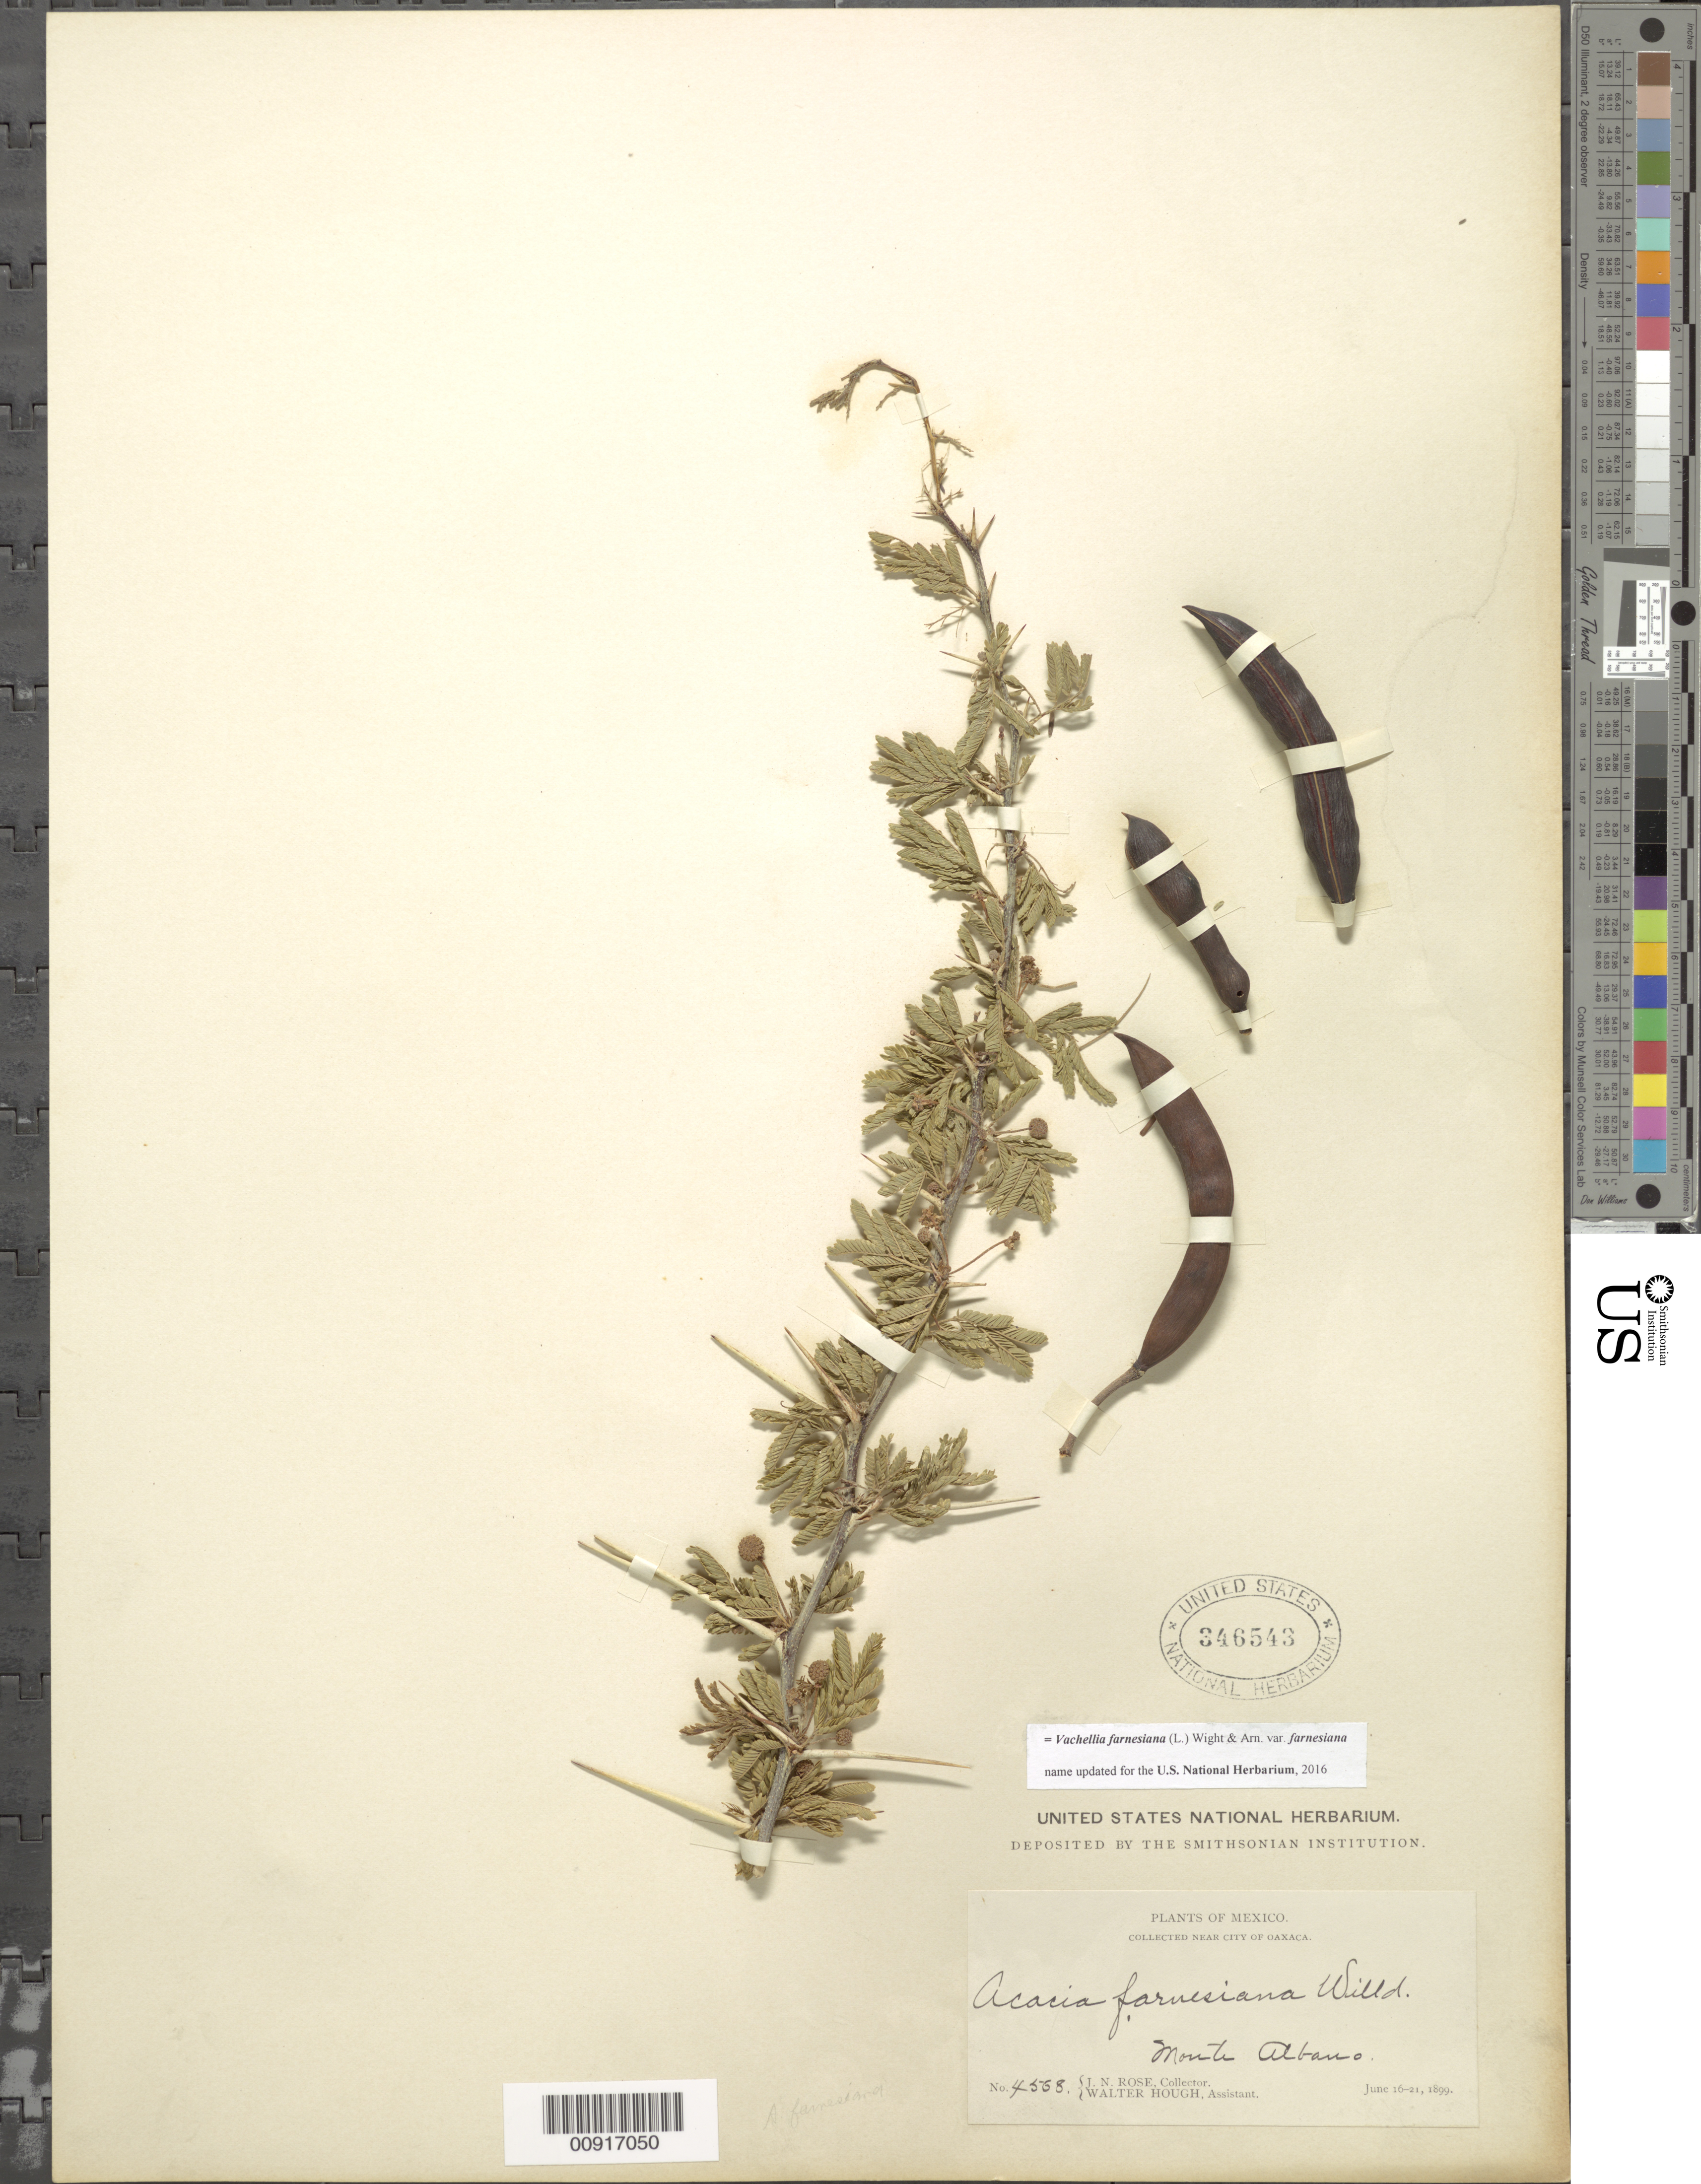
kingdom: Plantae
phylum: Tracheophyta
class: Magnoliopsida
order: Fabales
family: Fabaceae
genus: Vachellia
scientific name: Vachellia farnesiana var. farnesiana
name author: (L.) Wight & Arn.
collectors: J. N. Rose & W. Hough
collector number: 4568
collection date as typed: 16 Jun 1899 to 21 Jun 1899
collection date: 1899-06-16/1899-06-21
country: Mexico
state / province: Oaxaca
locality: Monte Albano [sic], near City of Oaxaca.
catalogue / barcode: US 346543